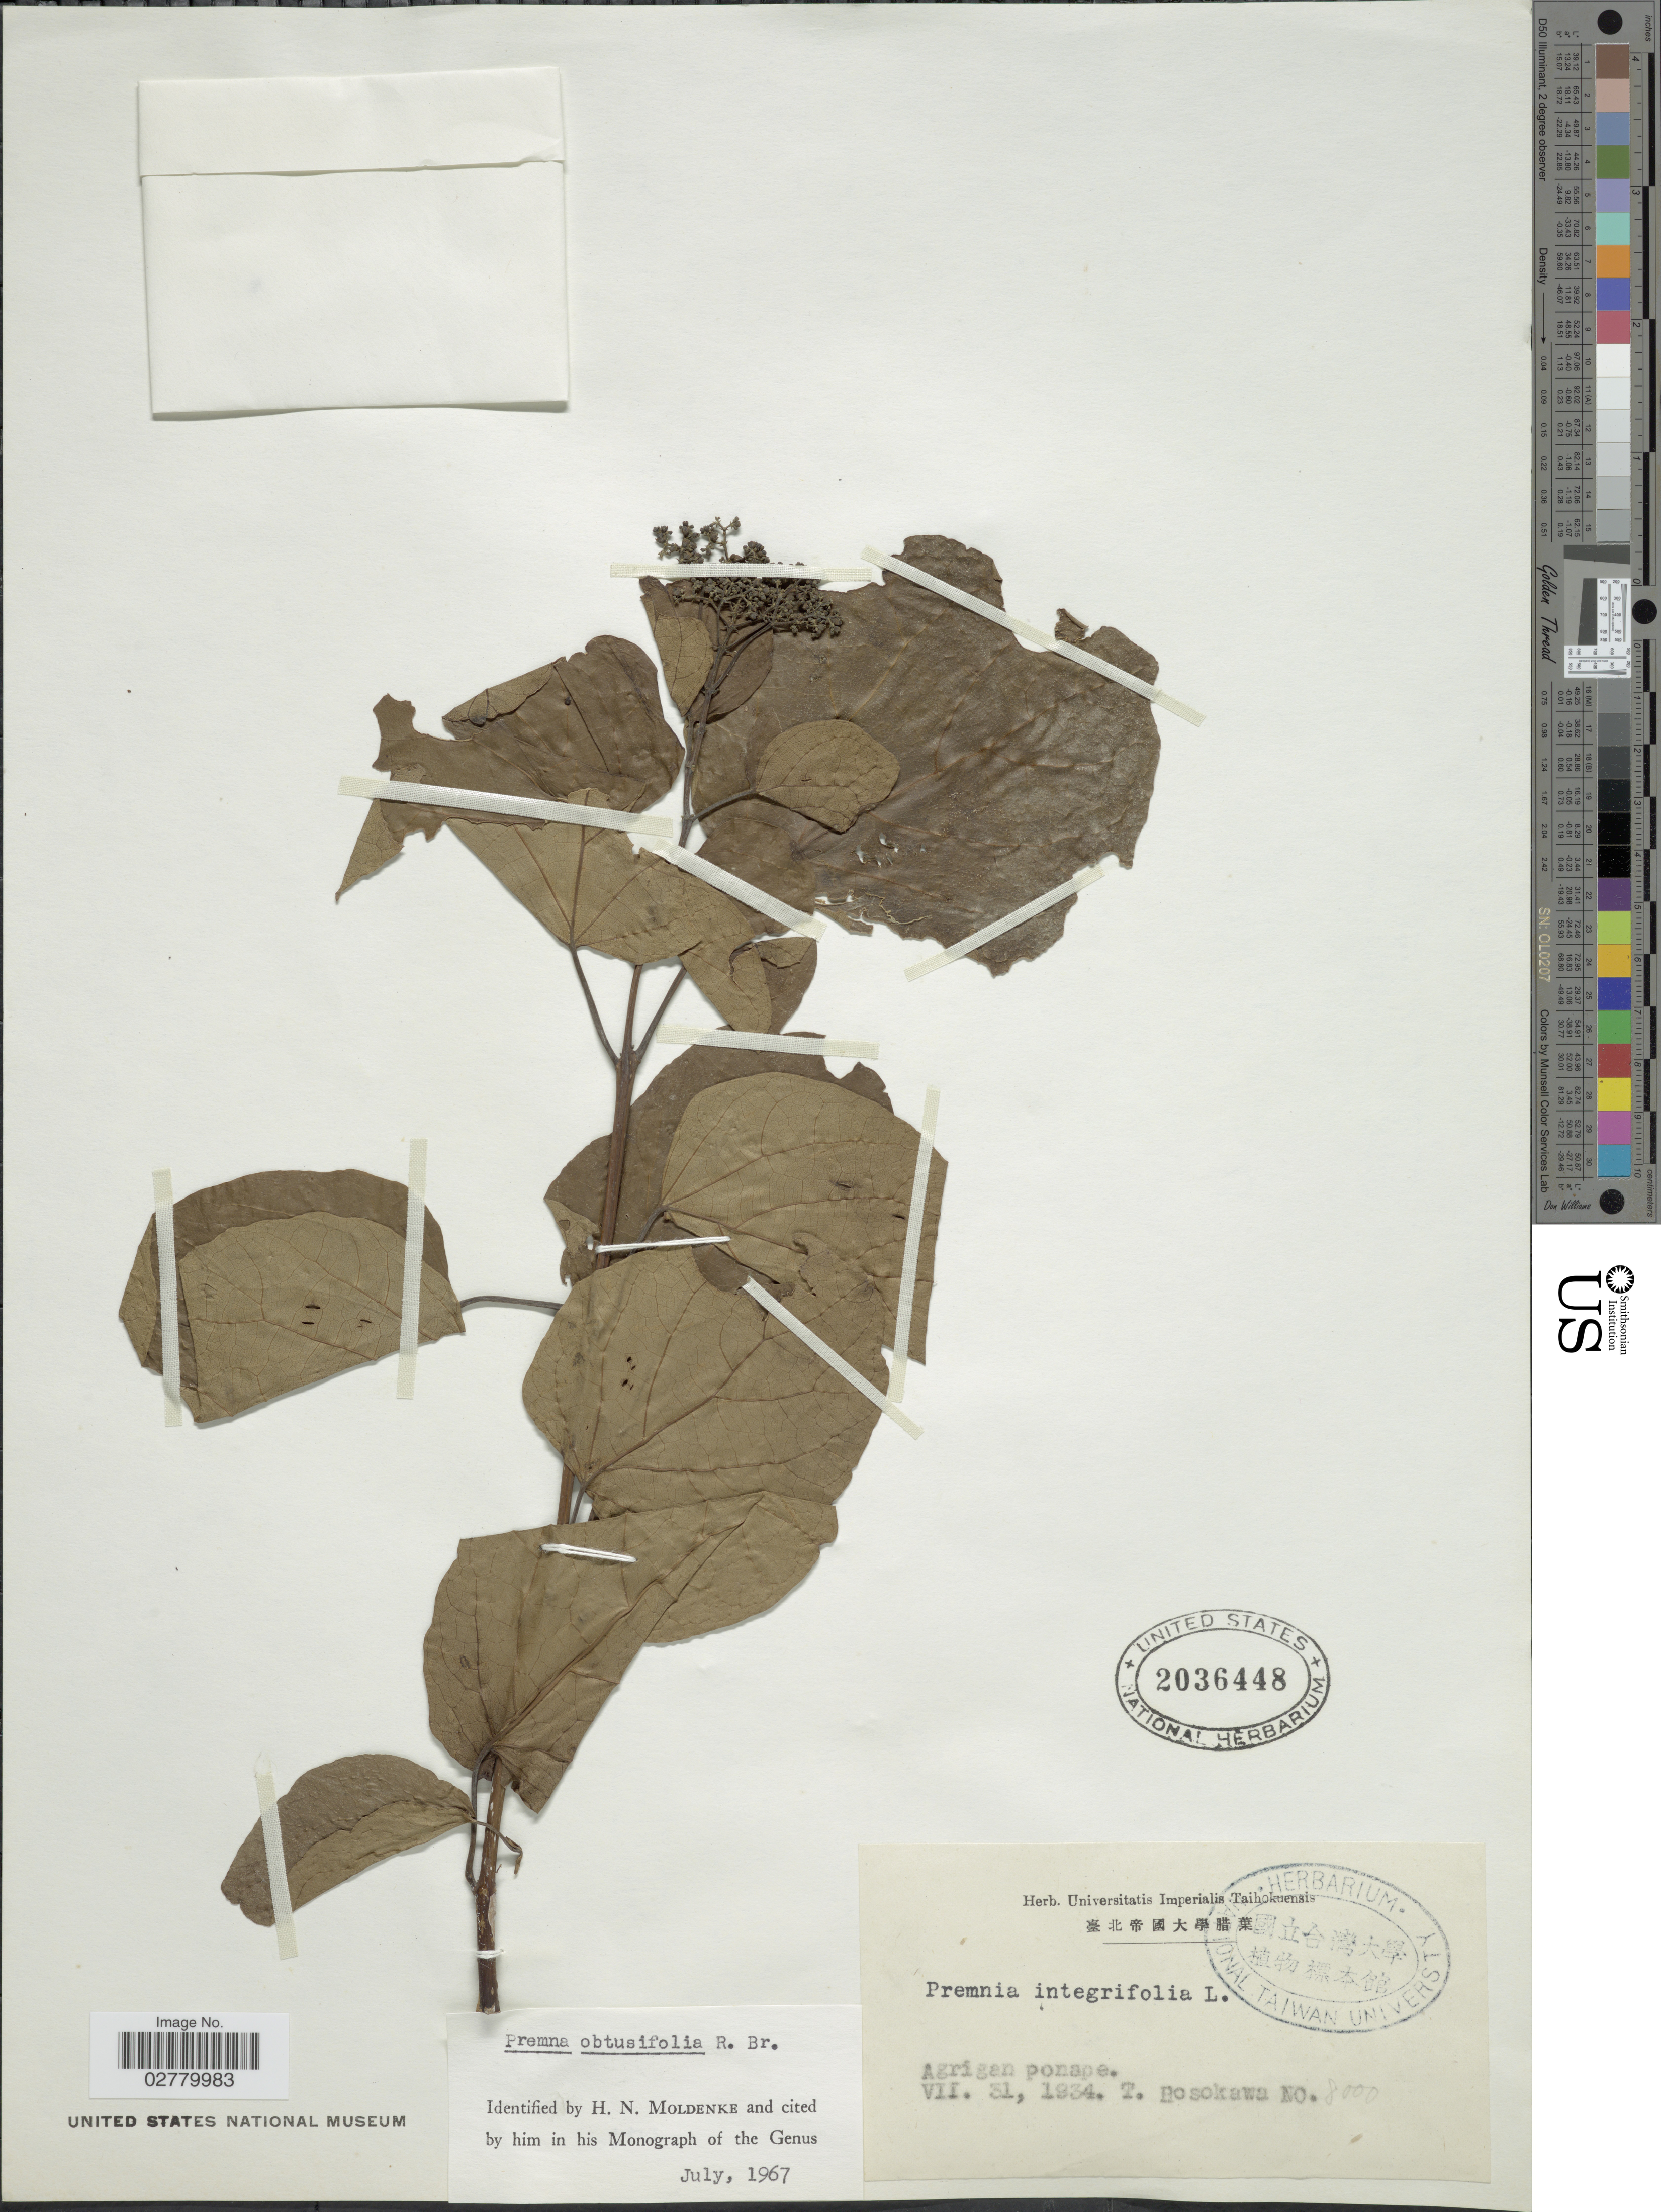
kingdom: Plantae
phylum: Tracheophyta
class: Magnoliopsida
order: Lamiales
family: Lamiaceae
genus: Premna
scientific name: Premna obtusifolia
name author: R. Br.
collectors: T. Hosokawa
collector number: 8000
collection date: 1934-07-31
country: Micronesia, Federated States of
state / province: Pohnpei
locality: Agrigan ponape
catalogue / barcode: US 2036448